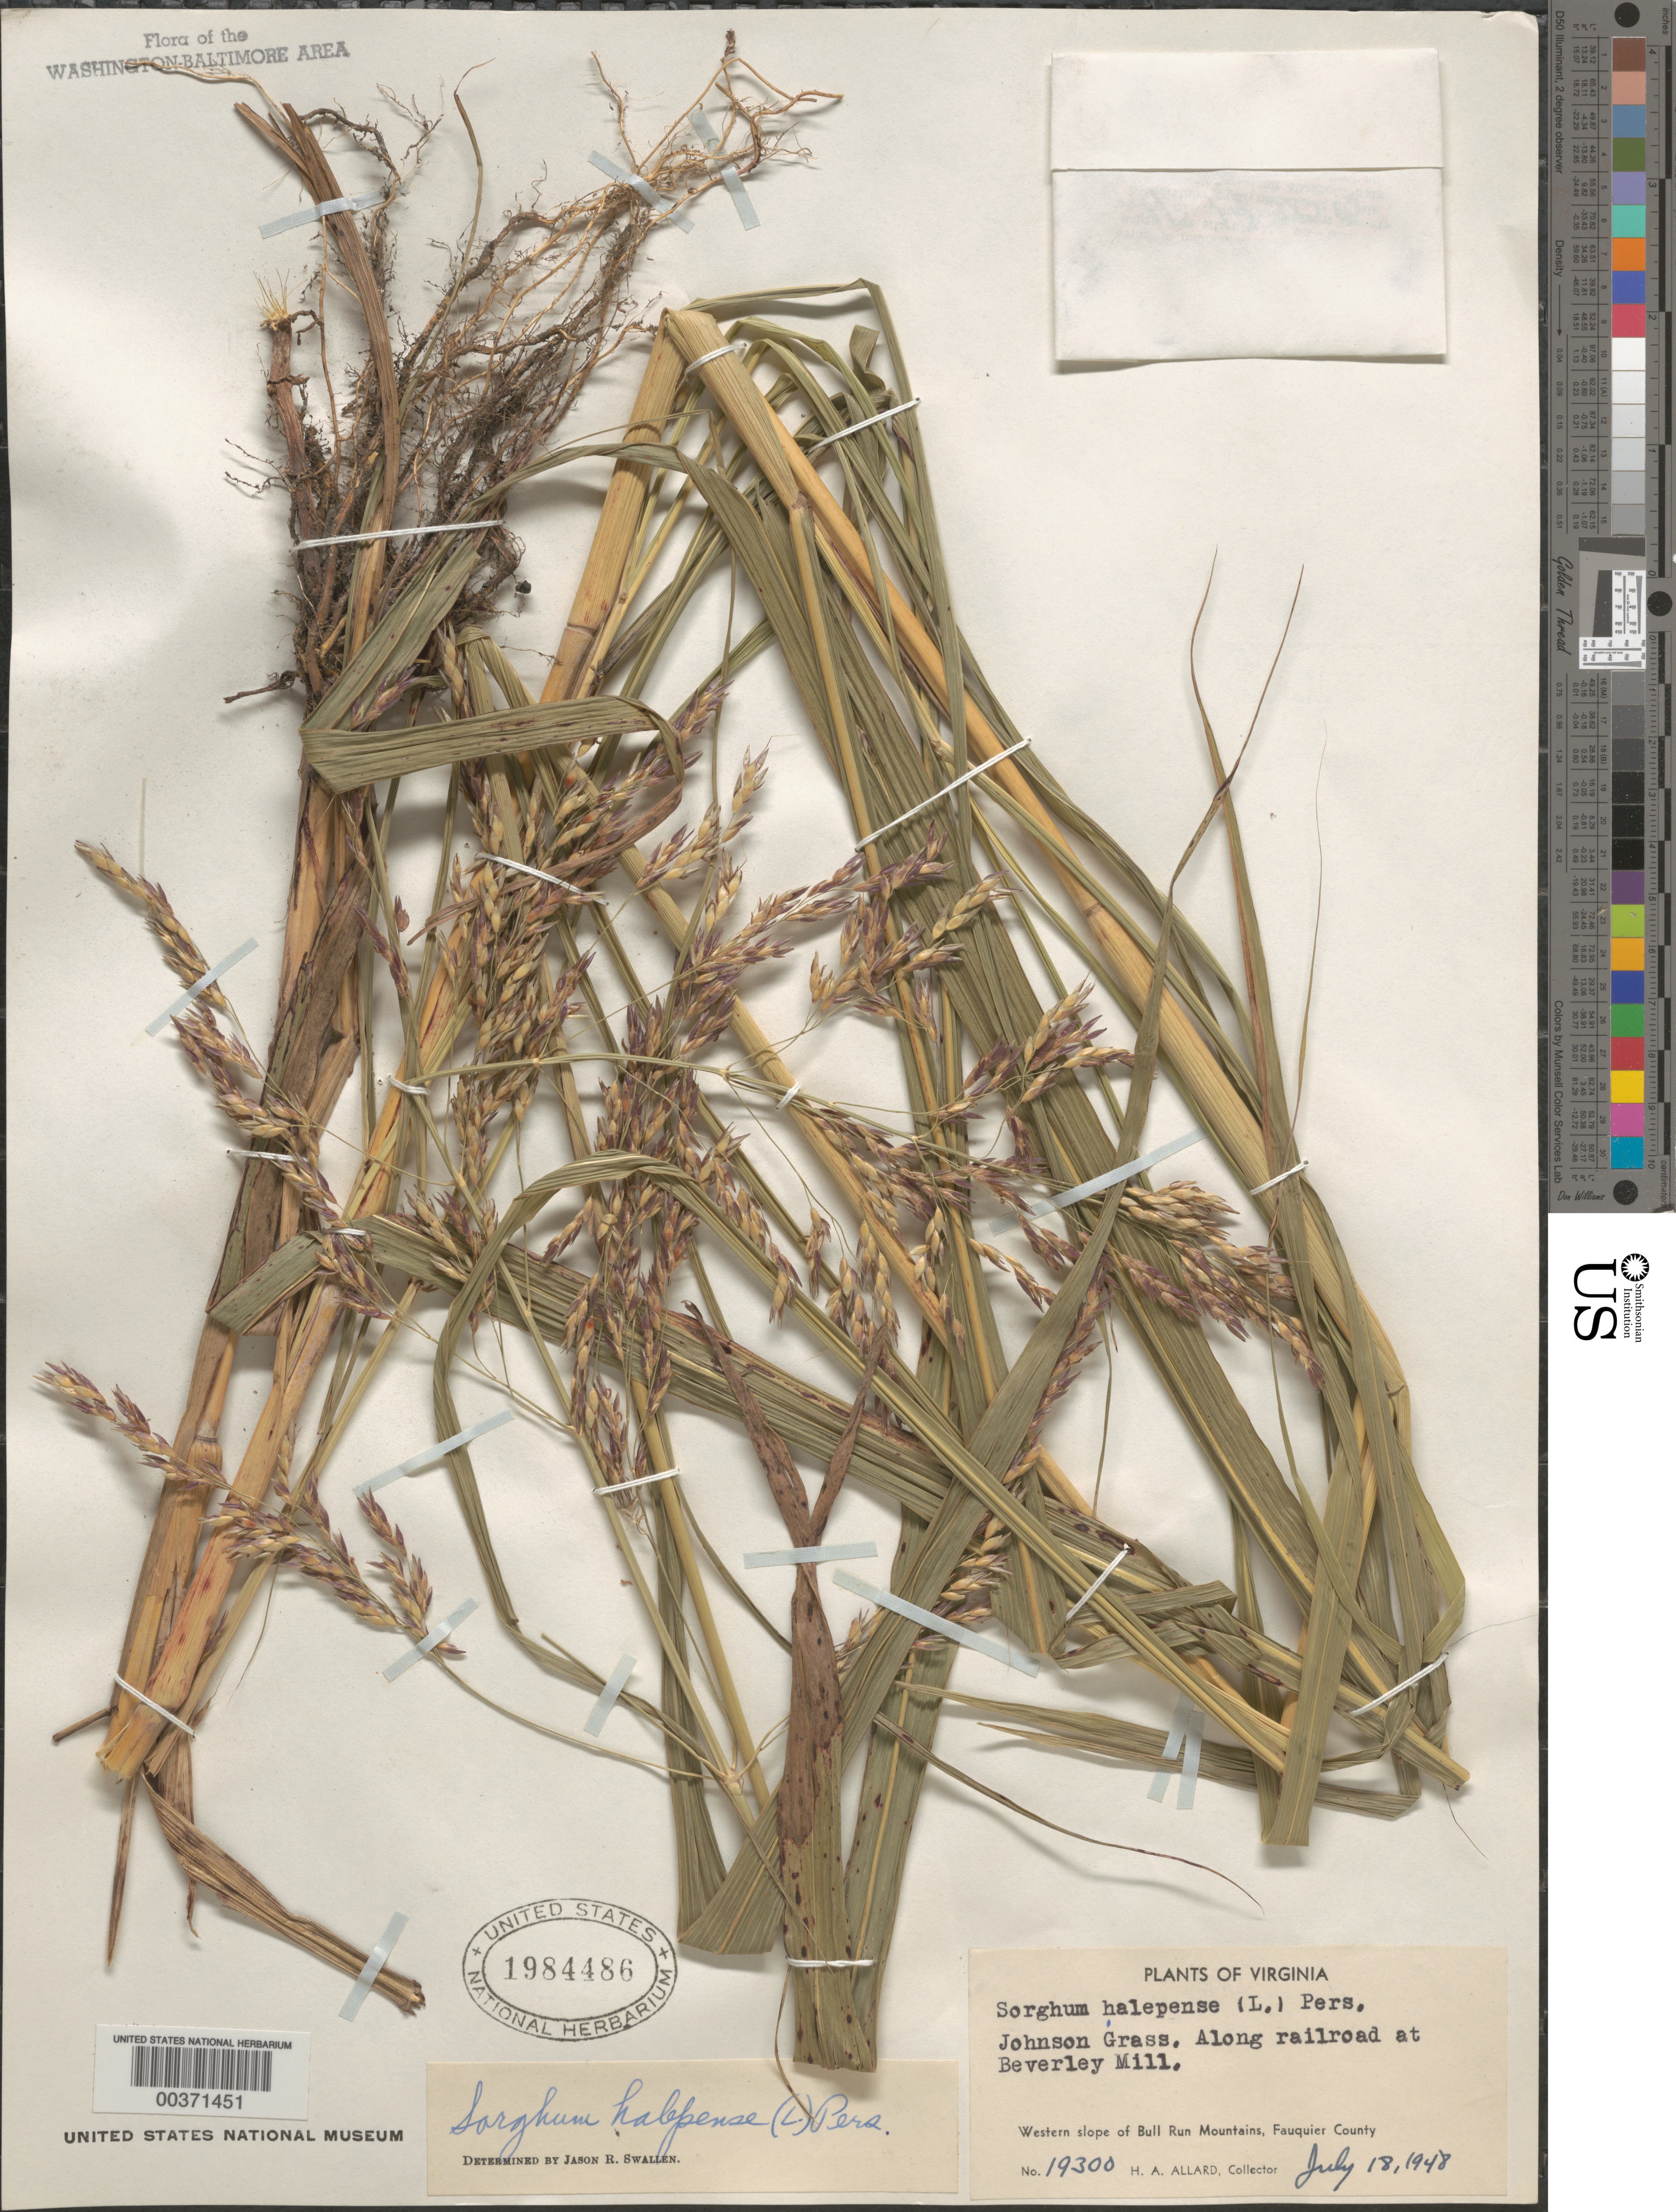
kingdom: Plantae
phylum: Tracheophyta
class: Liliopsida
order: Poales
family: Poaceae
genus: Sorghum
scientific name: Sorghum halepense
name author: (L.) Pers.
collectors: H. A. Allard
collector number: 19300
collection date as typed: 18 Jul 1948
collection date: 1948-07-18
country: United States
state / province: Virginia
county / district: Fauquier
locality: Beverley Mill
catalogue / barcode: US 1984486